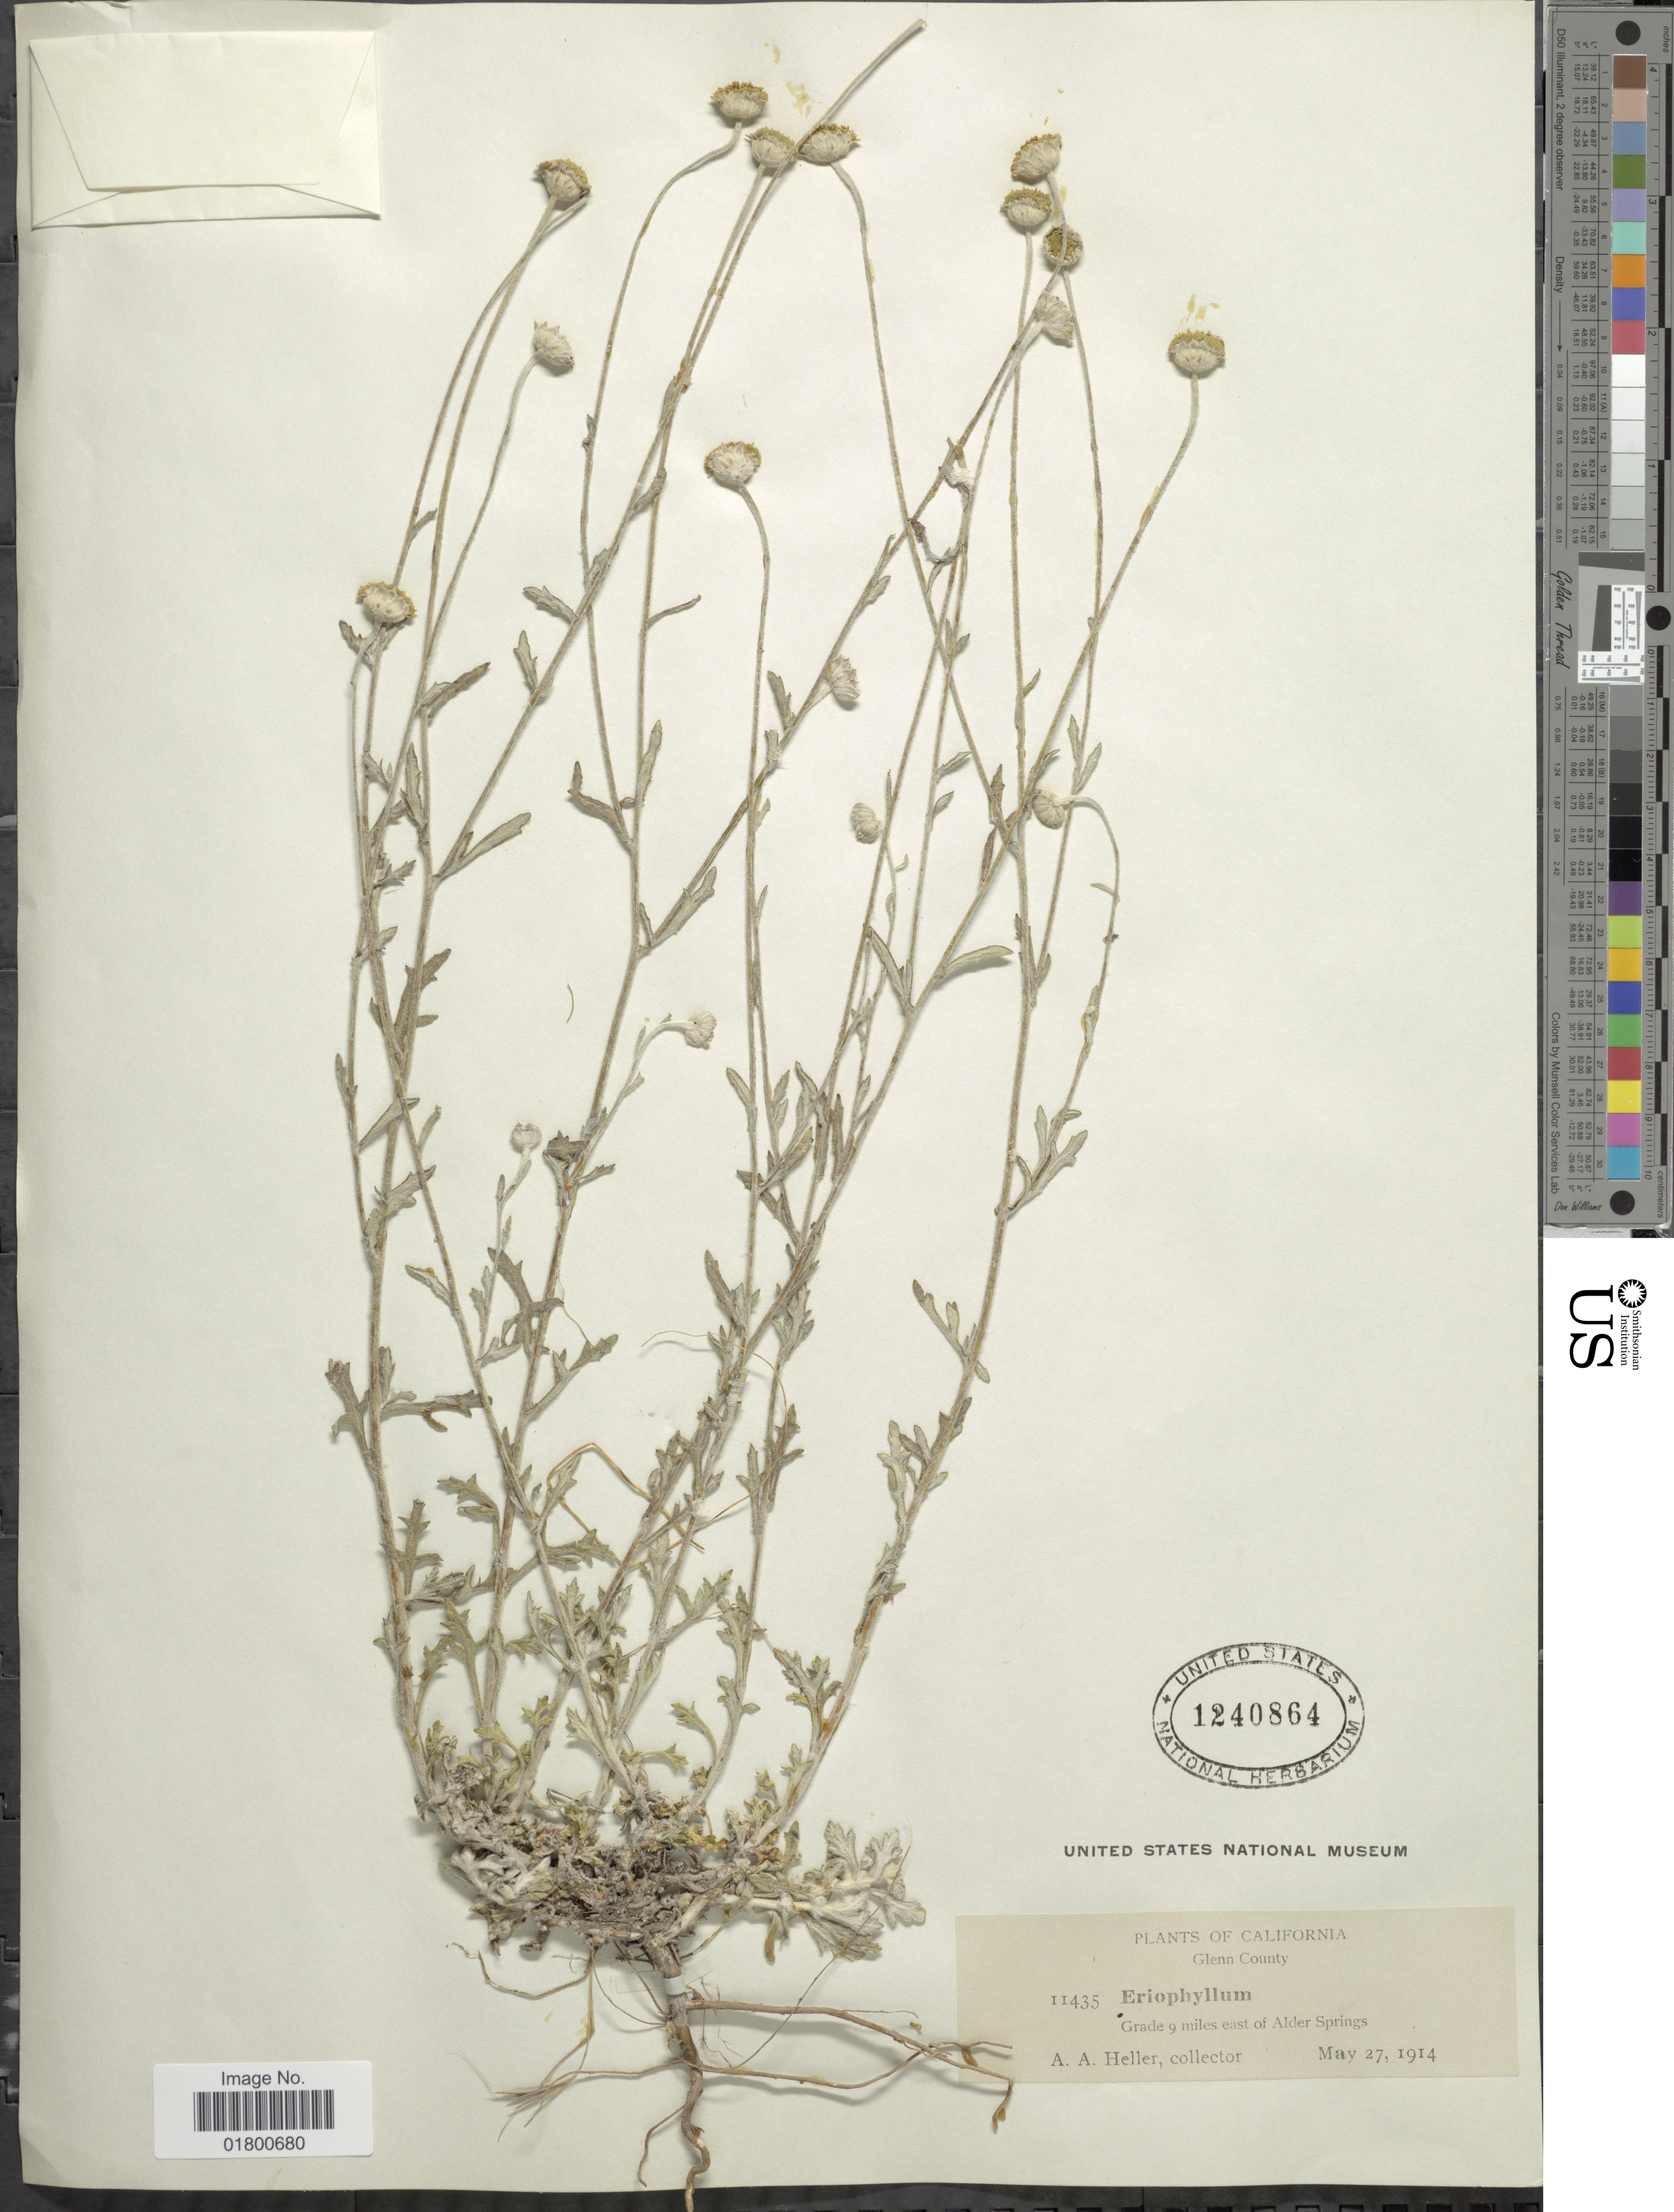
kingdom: Plantae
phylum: Tracheophyta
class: Magnoliopsida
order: Asterales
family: Asteraceae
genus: Eriophyllum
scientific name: Eriophyllum sp.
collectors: A. A. Heller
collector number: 11435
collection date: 1914-05-27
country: United States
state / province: California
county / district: Glenn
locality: Glenn County, Grade 9 miles east of Alder Springs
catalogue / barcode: US 1240864